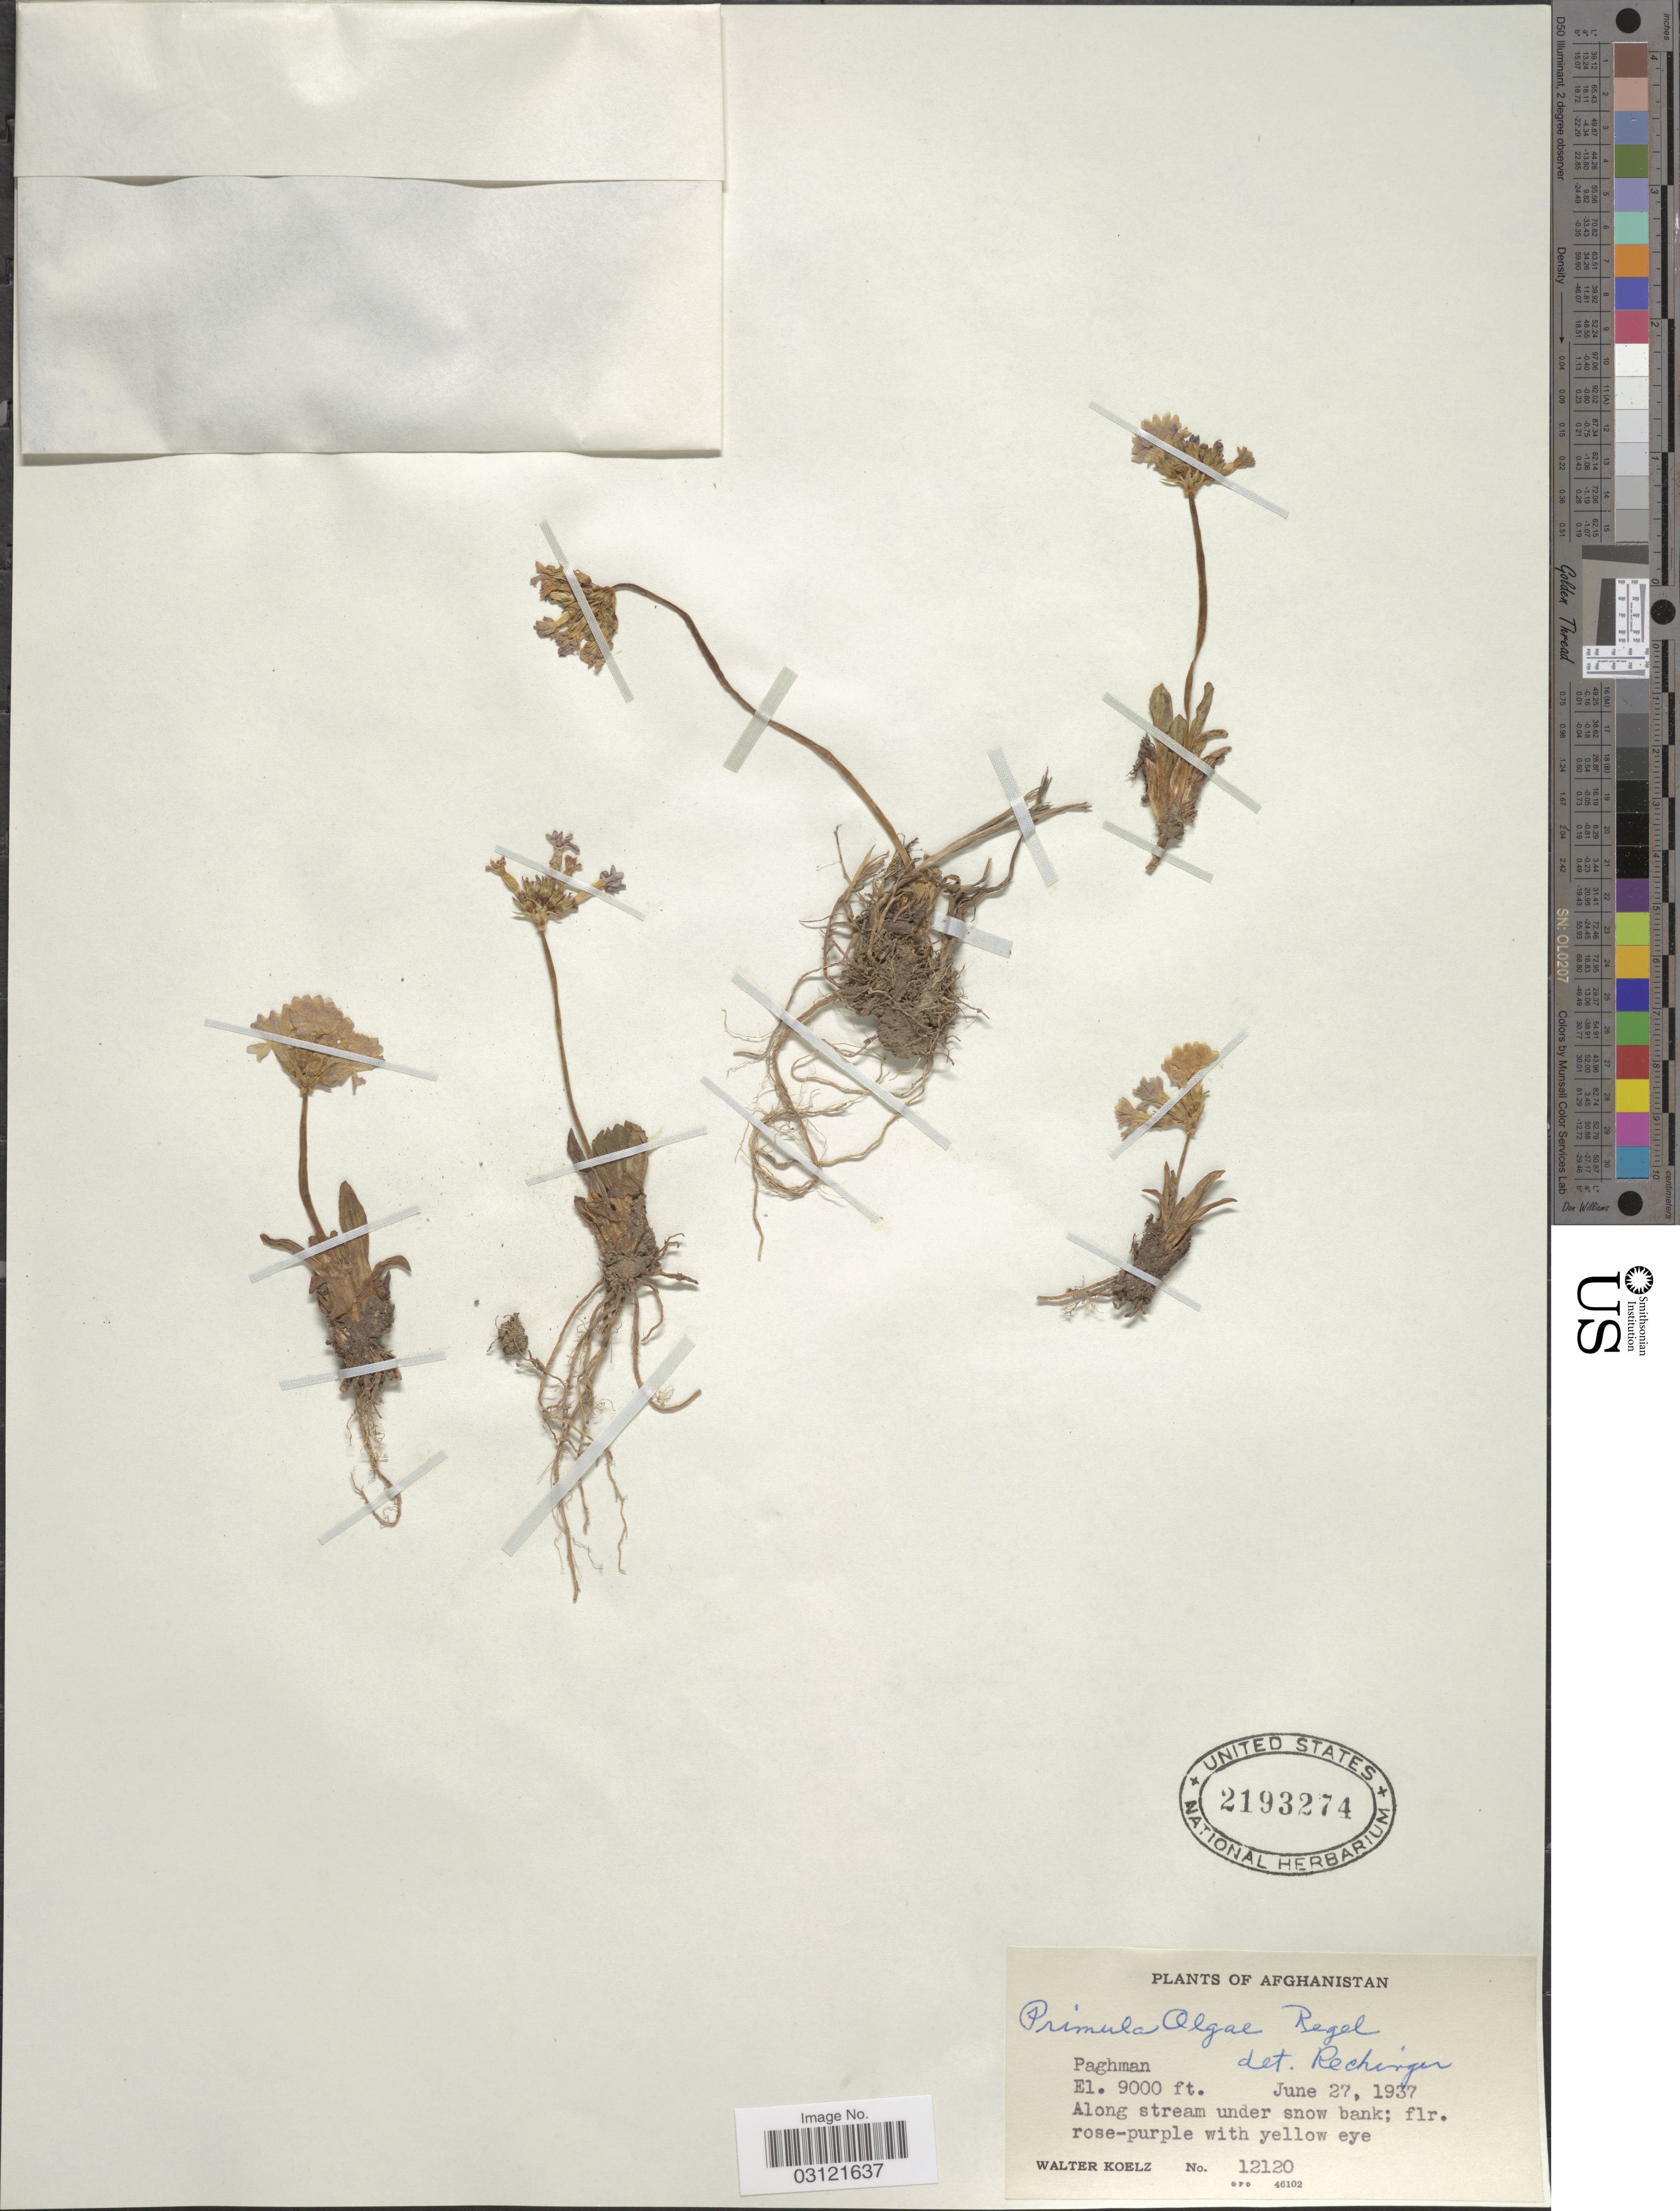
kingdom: Plantae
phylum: Tracheophyta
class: Magnoliopsida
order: Ericales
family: Primulaceae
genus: Primula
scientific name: Primula olgae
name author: Regel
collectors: W. N. Koelz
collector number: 12120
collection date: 1937-06-27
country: Afghanistan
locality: Paghman.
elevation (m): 2743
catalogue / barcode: US 2193274